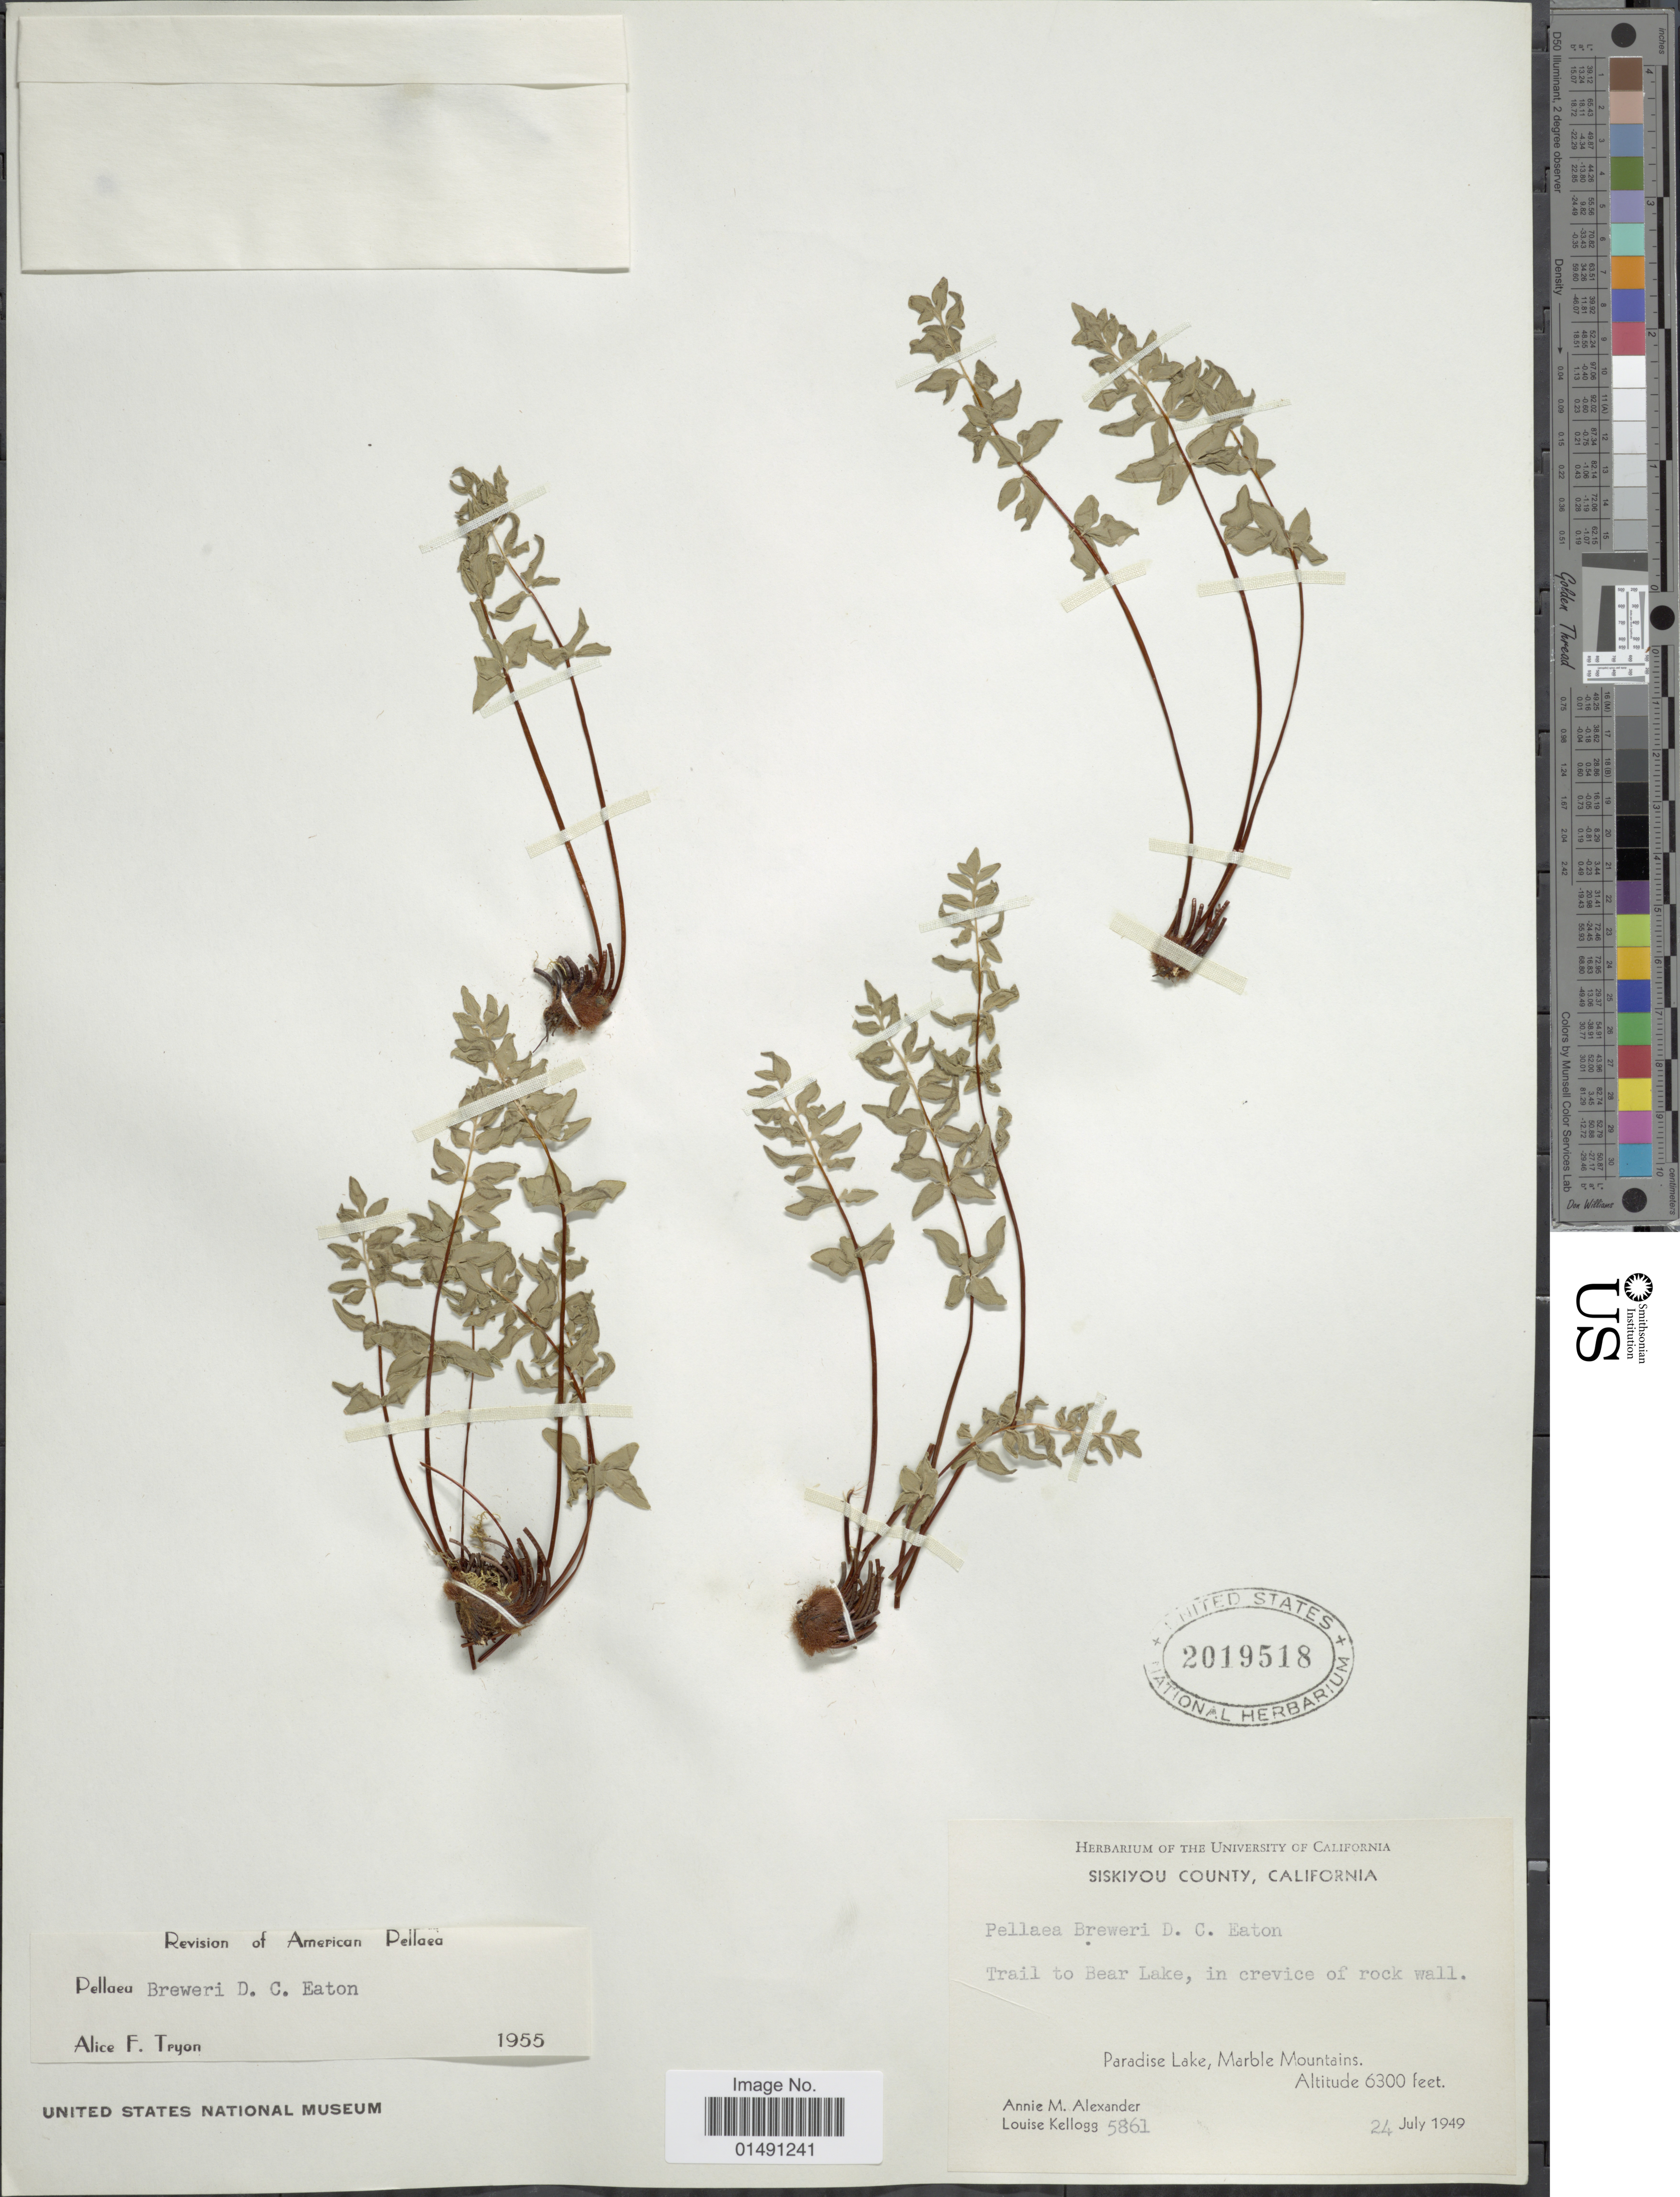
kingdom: Plantae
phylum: Tracheophyta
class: Polypodiopsida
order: Polypodiales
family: Pteridaceae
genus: Pellaea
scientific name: Pellaea breweri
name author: D.C. Eaton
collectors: A. M. Alexander & L. Kellogg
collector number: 5861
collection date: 1949-07-24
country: United States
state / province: California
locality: Siskiyou, Trail to Bear Lake, in crevice of rock wall. Paradise Lake, Marble Mountains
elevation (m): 1920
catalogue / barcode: US 2019518